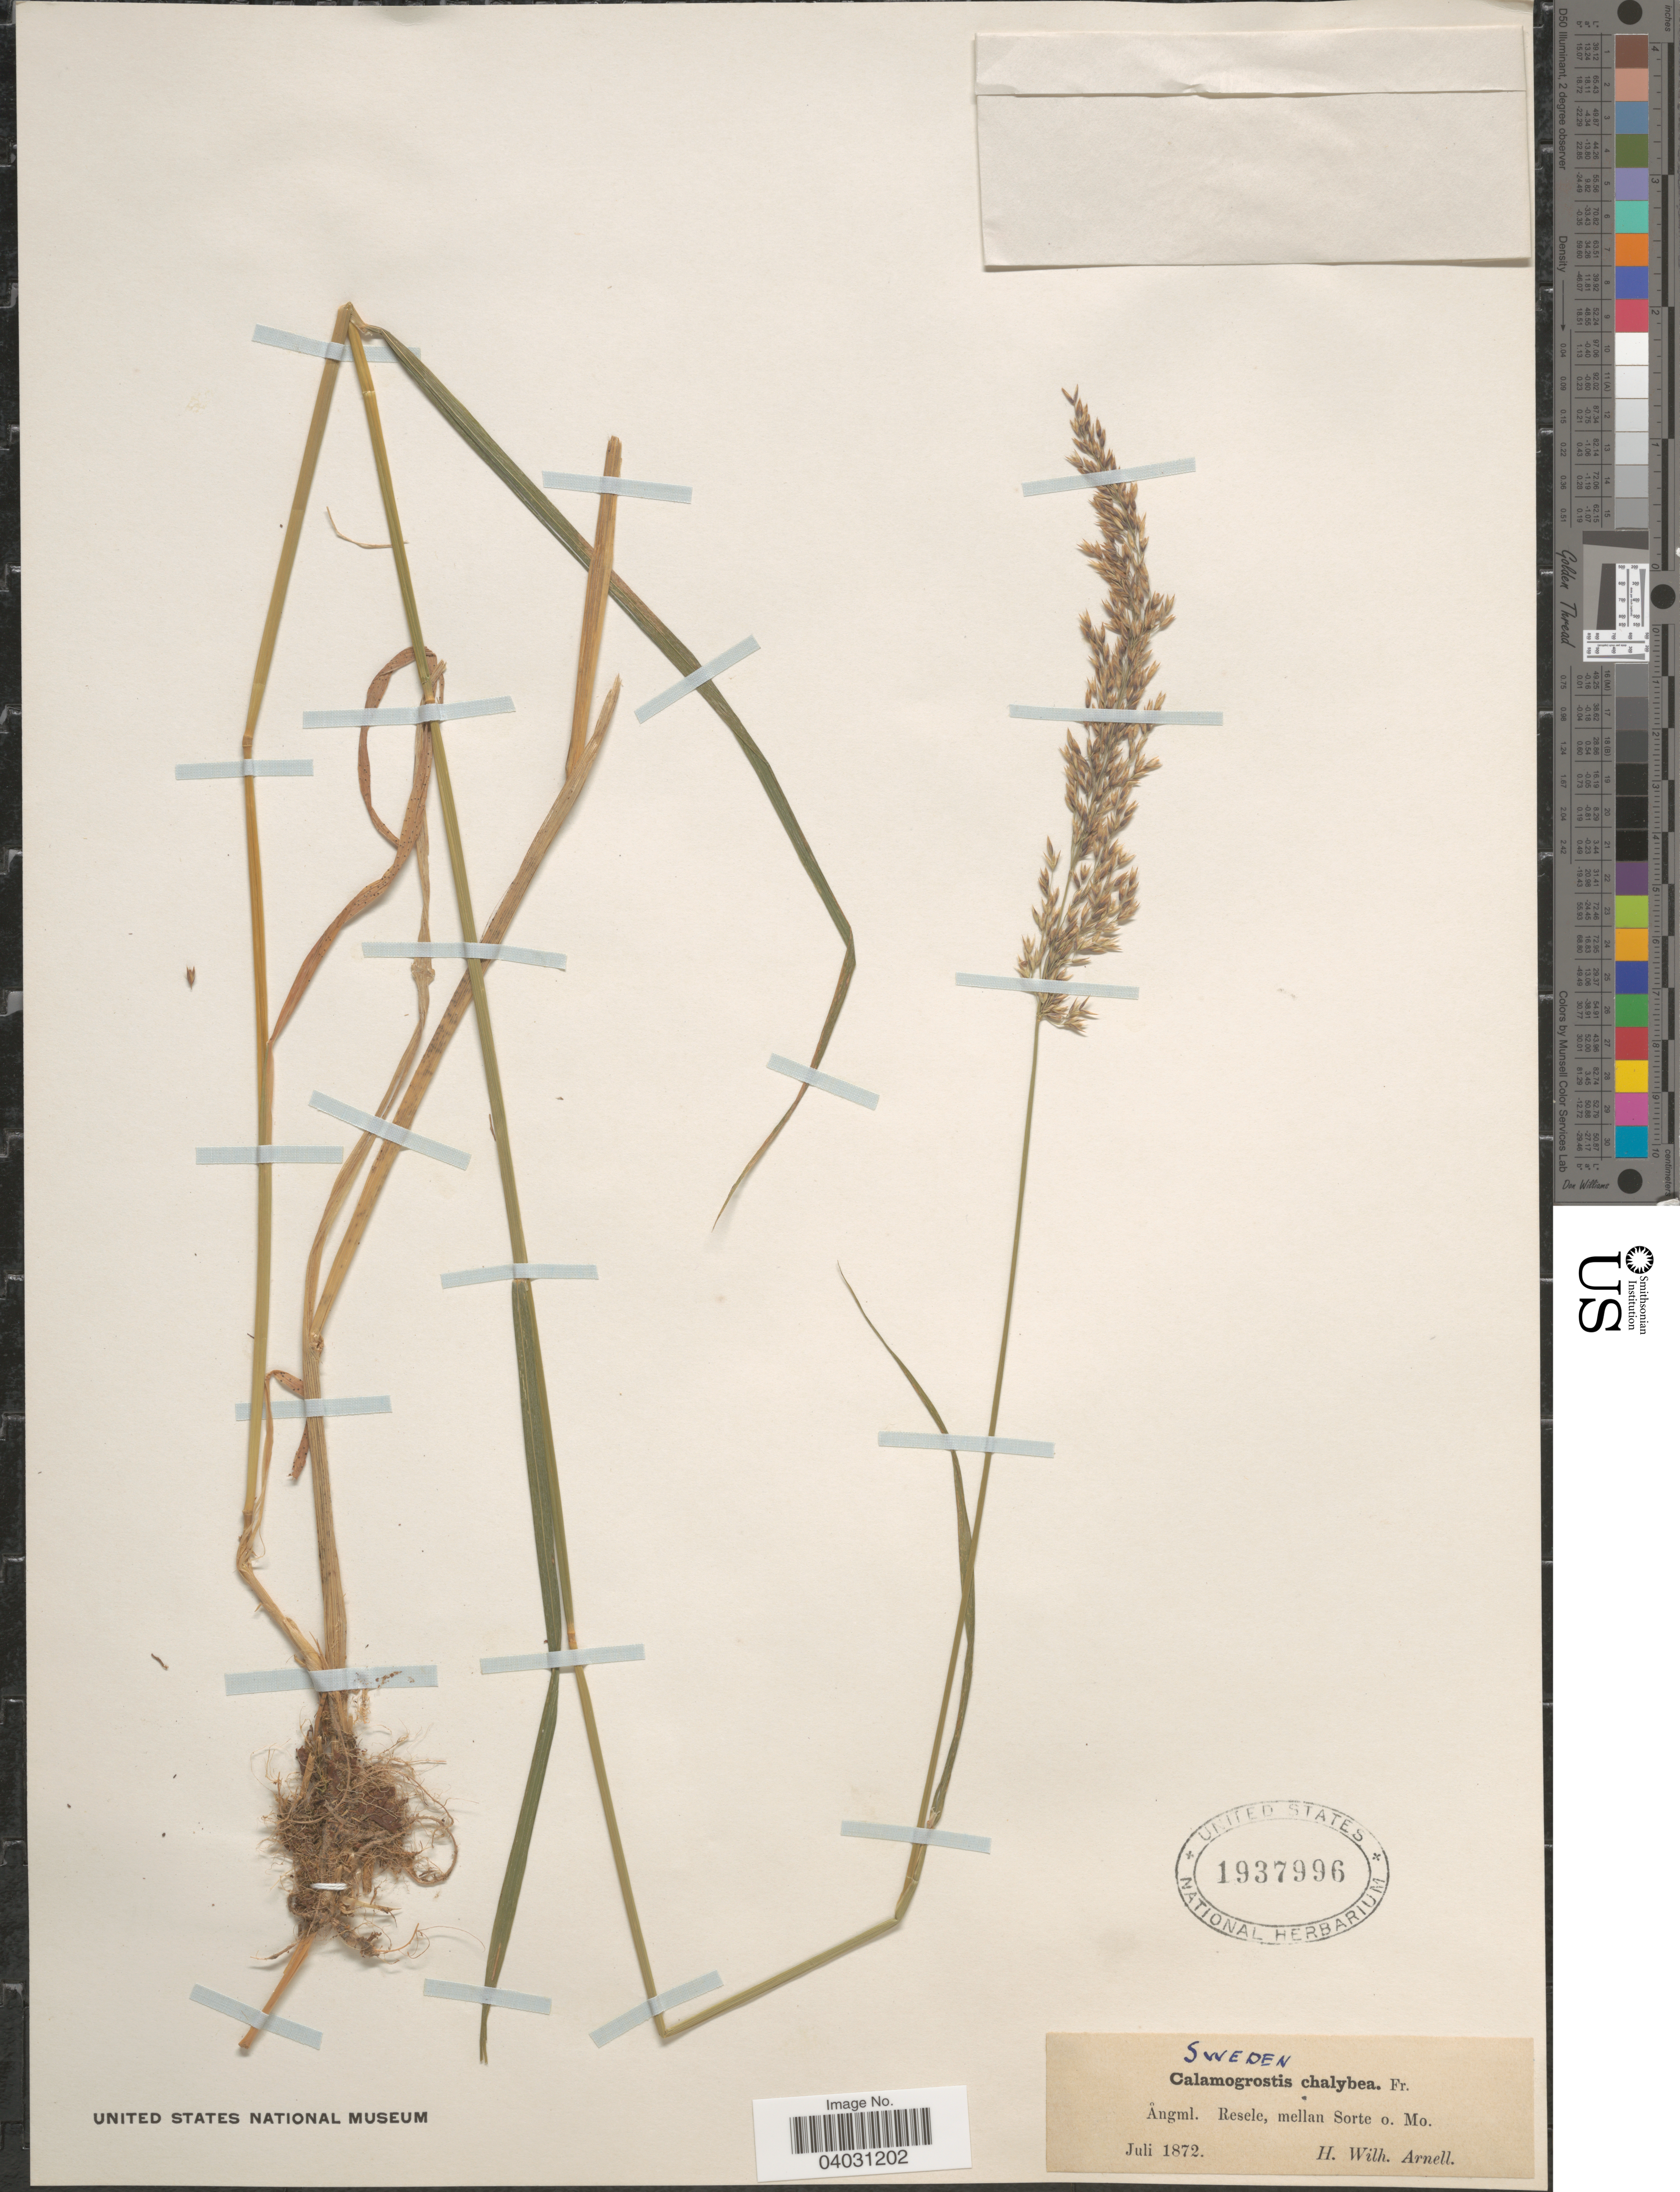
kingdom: Plantae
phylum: Tracheophyta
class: Liliopsida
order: Poales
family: Poaceae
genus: Calamagrostis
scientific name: Calamagrostis chalybaea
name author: Fr. a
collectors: H. W. Arnell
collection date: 1872-07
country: Sweden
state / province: Västernorrland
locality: Ångml. Resele, mellan Sorte o. Mo.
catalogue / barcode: US 1937996